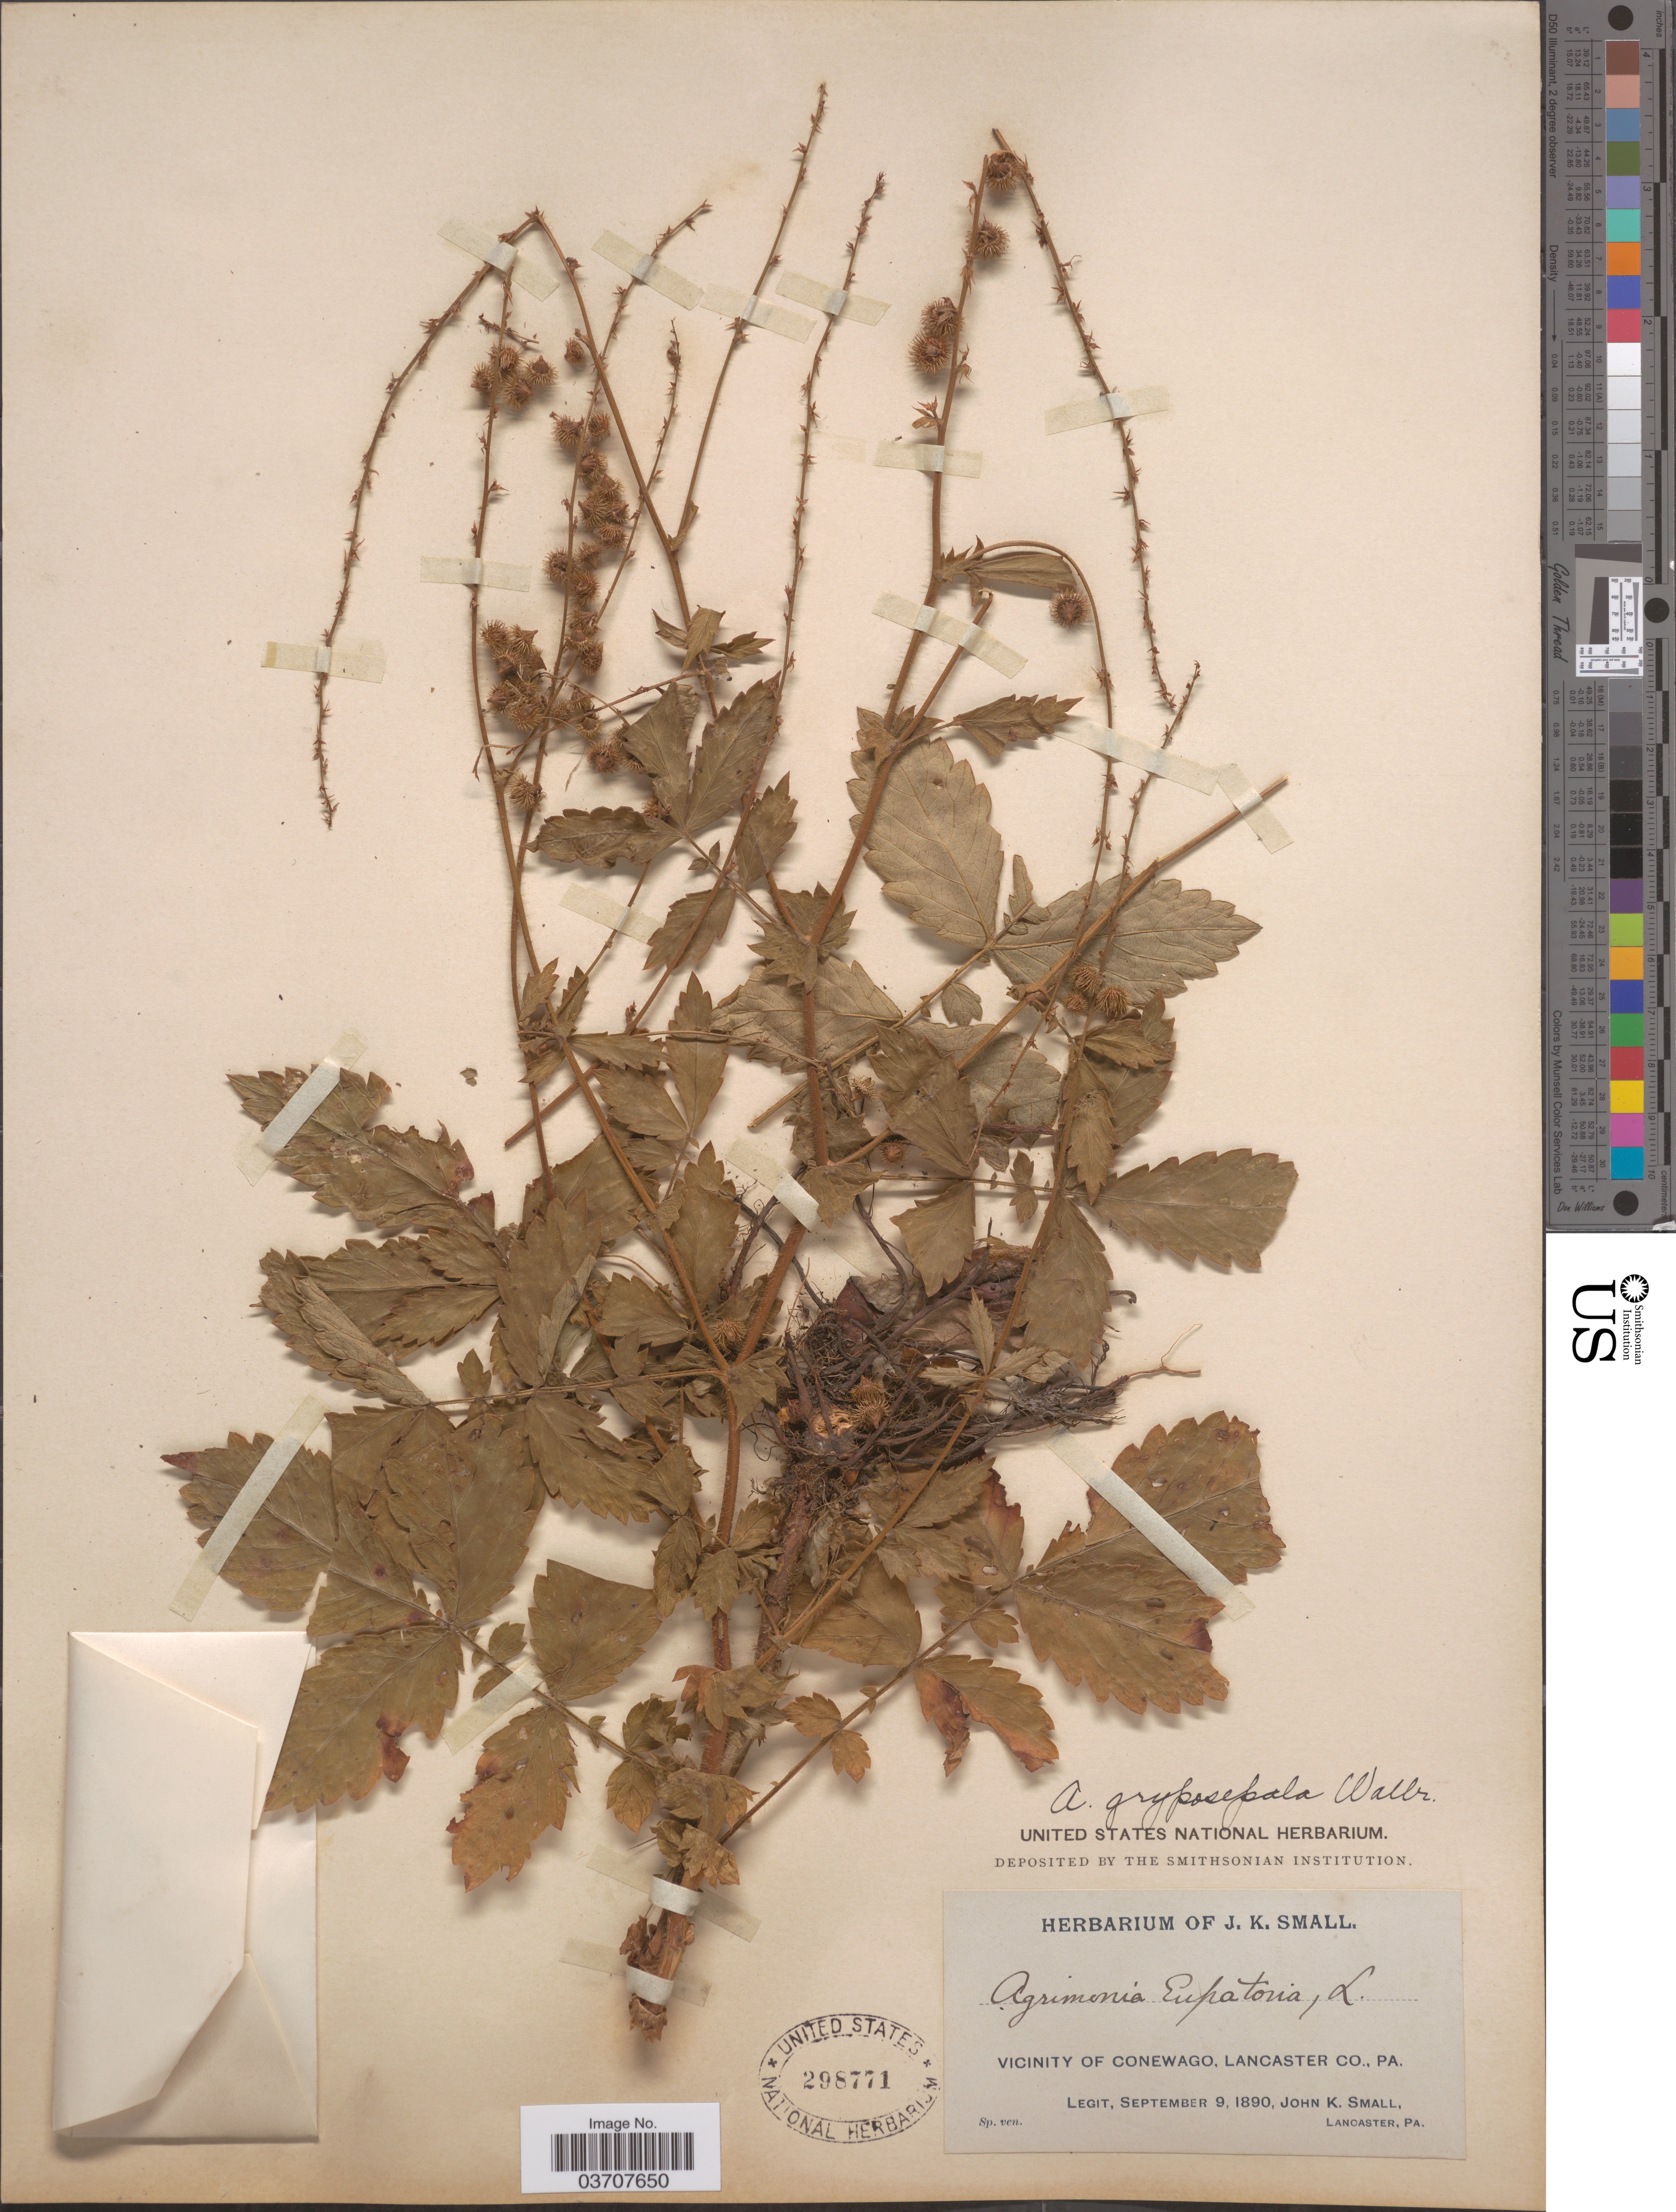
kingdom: Plantae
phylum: Tracheophyta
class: Magnoliopsida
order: Rosales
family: Rosaceae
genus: Agrimonia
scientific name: Agrimonia gryposepala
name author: Wallr.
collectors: J. K. Small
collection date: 1890-09-09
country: United States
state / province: Pennsylvania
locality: Vicinity of Conewago, Lancaster Co.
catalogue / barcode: US 298771